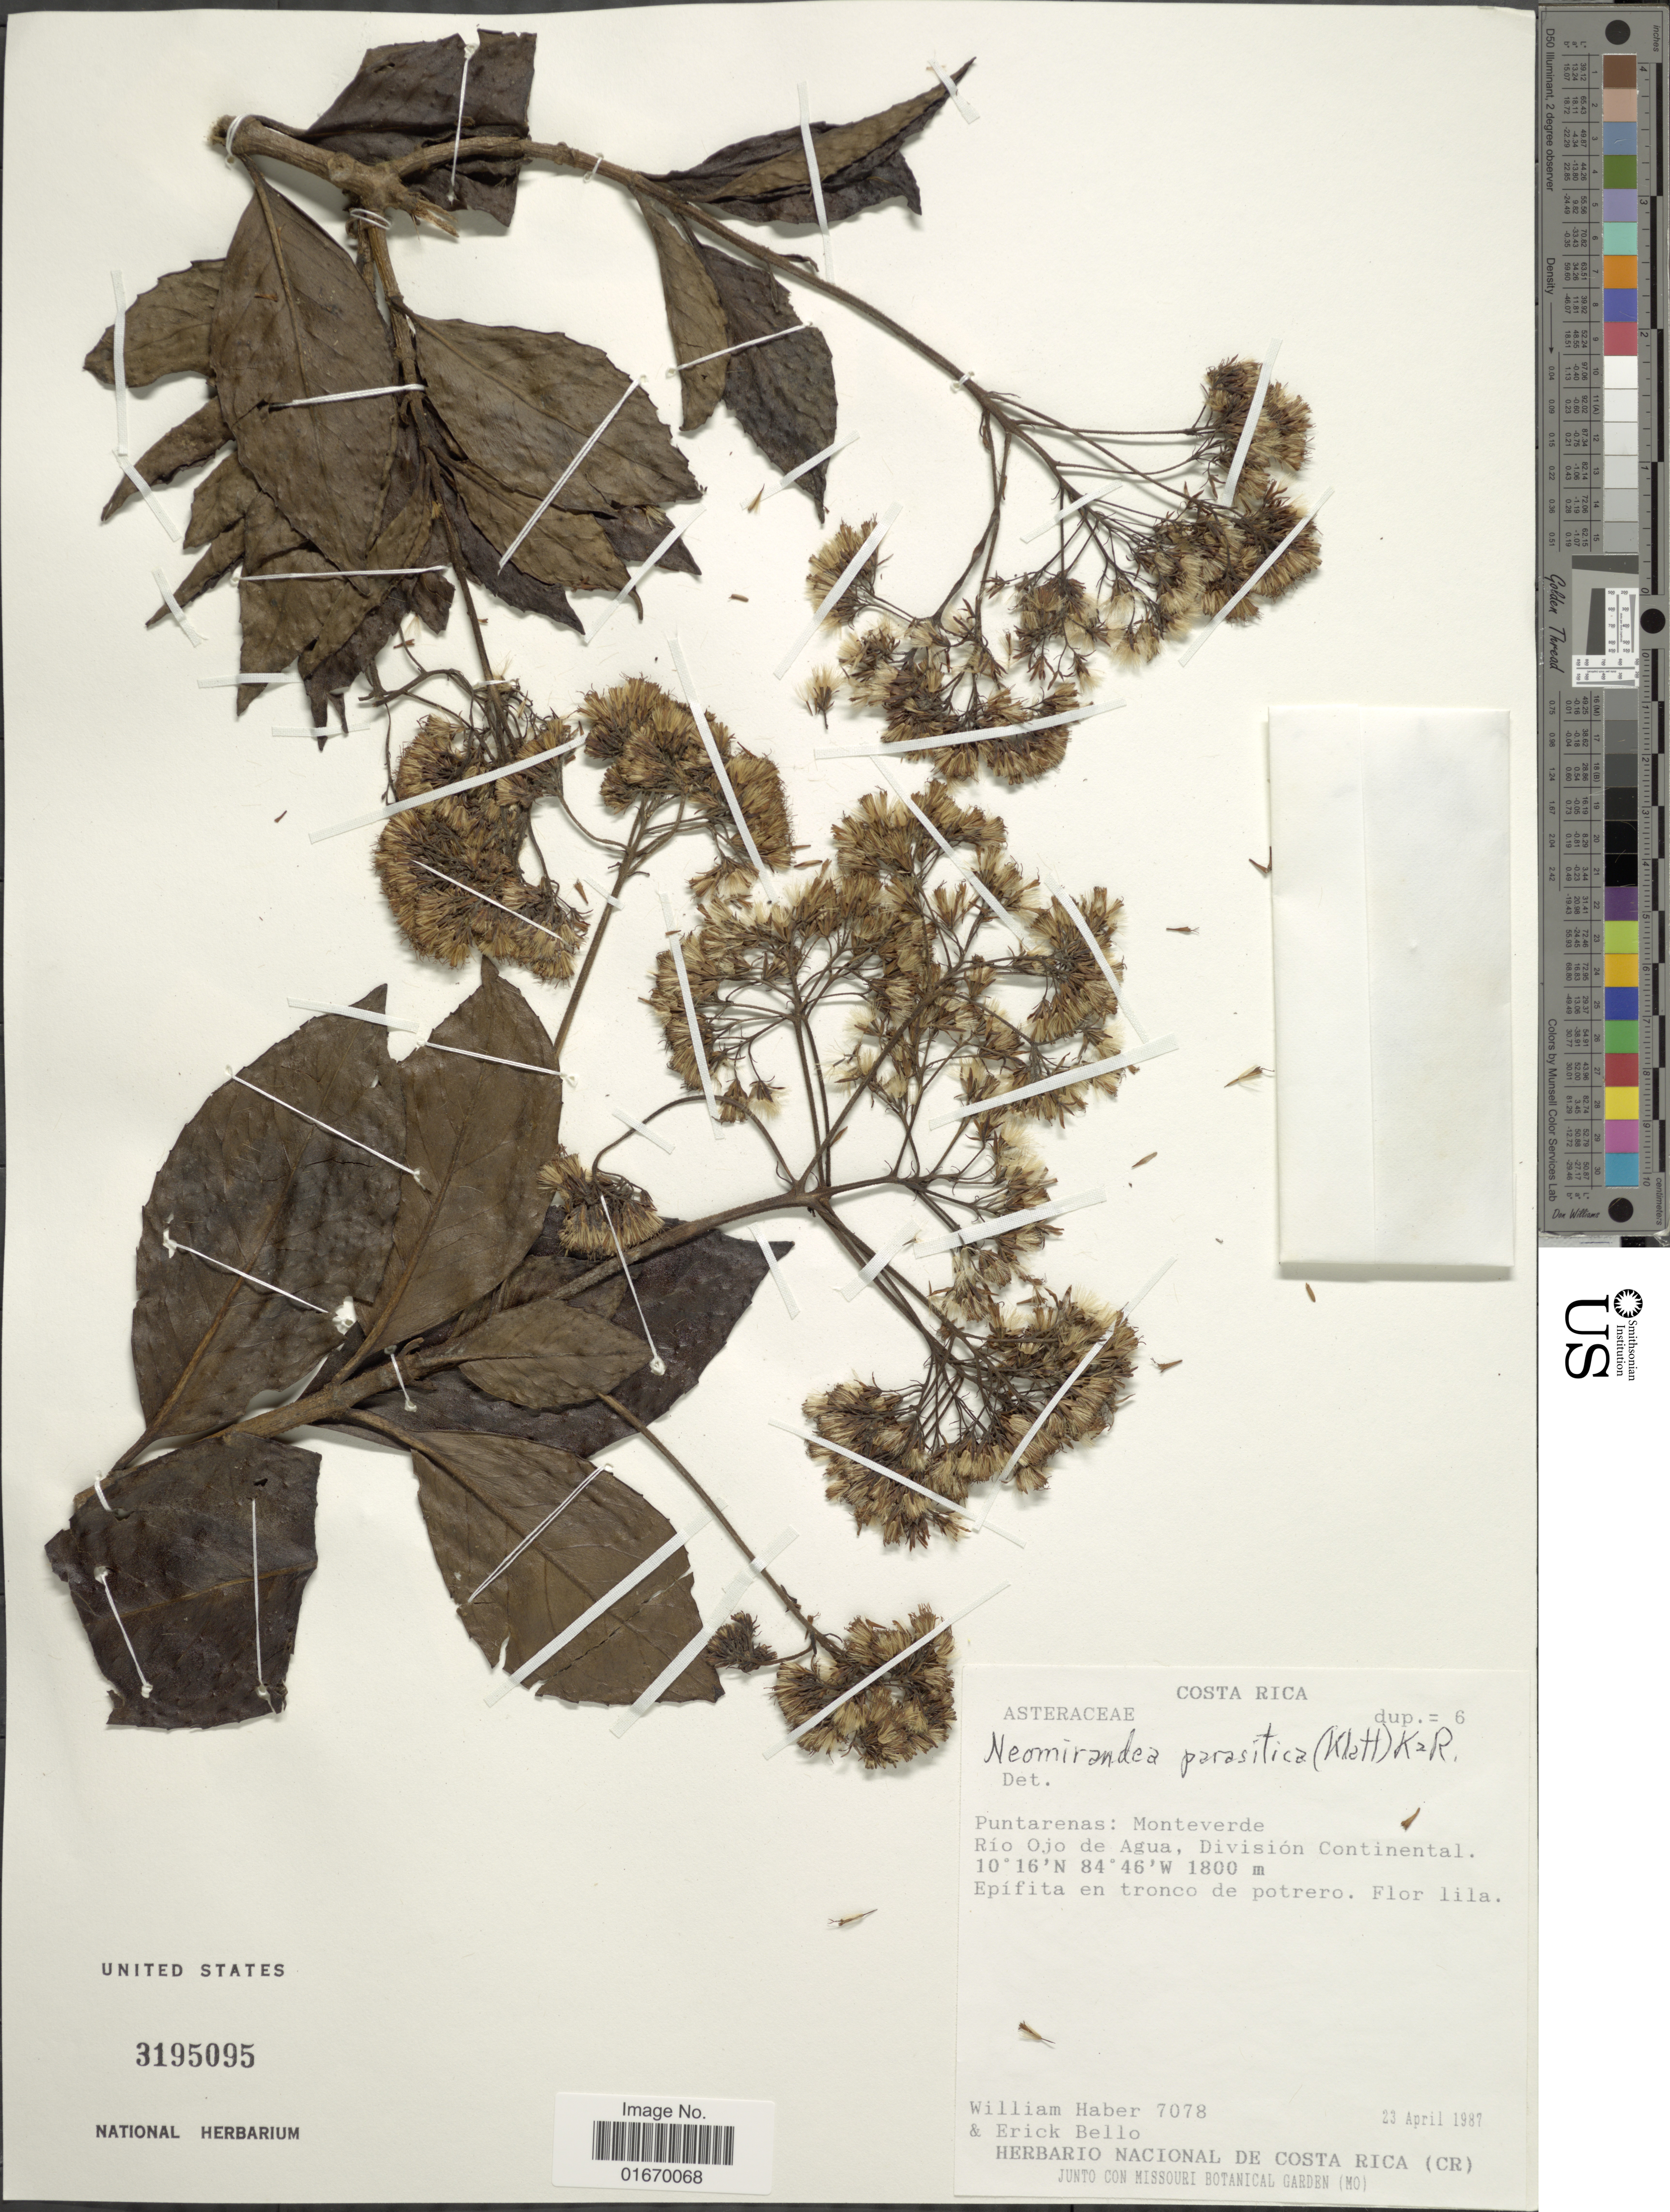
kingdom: Plantae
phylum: Tracheophyta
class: Magnoliopsida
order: Asterales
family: Asteraceae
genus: Neomirandea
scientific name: Neomirandea parasitica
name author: (Klatt) R.M. King & H. Rob.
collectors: W. Haber & E. Bello C.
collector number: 7078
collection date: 1987-04-23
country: Costa Rica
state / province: Puntarenas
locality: Monteverde, Rio Ojo de Agua, Division Continental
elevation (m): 1800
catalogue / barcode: US 3195095